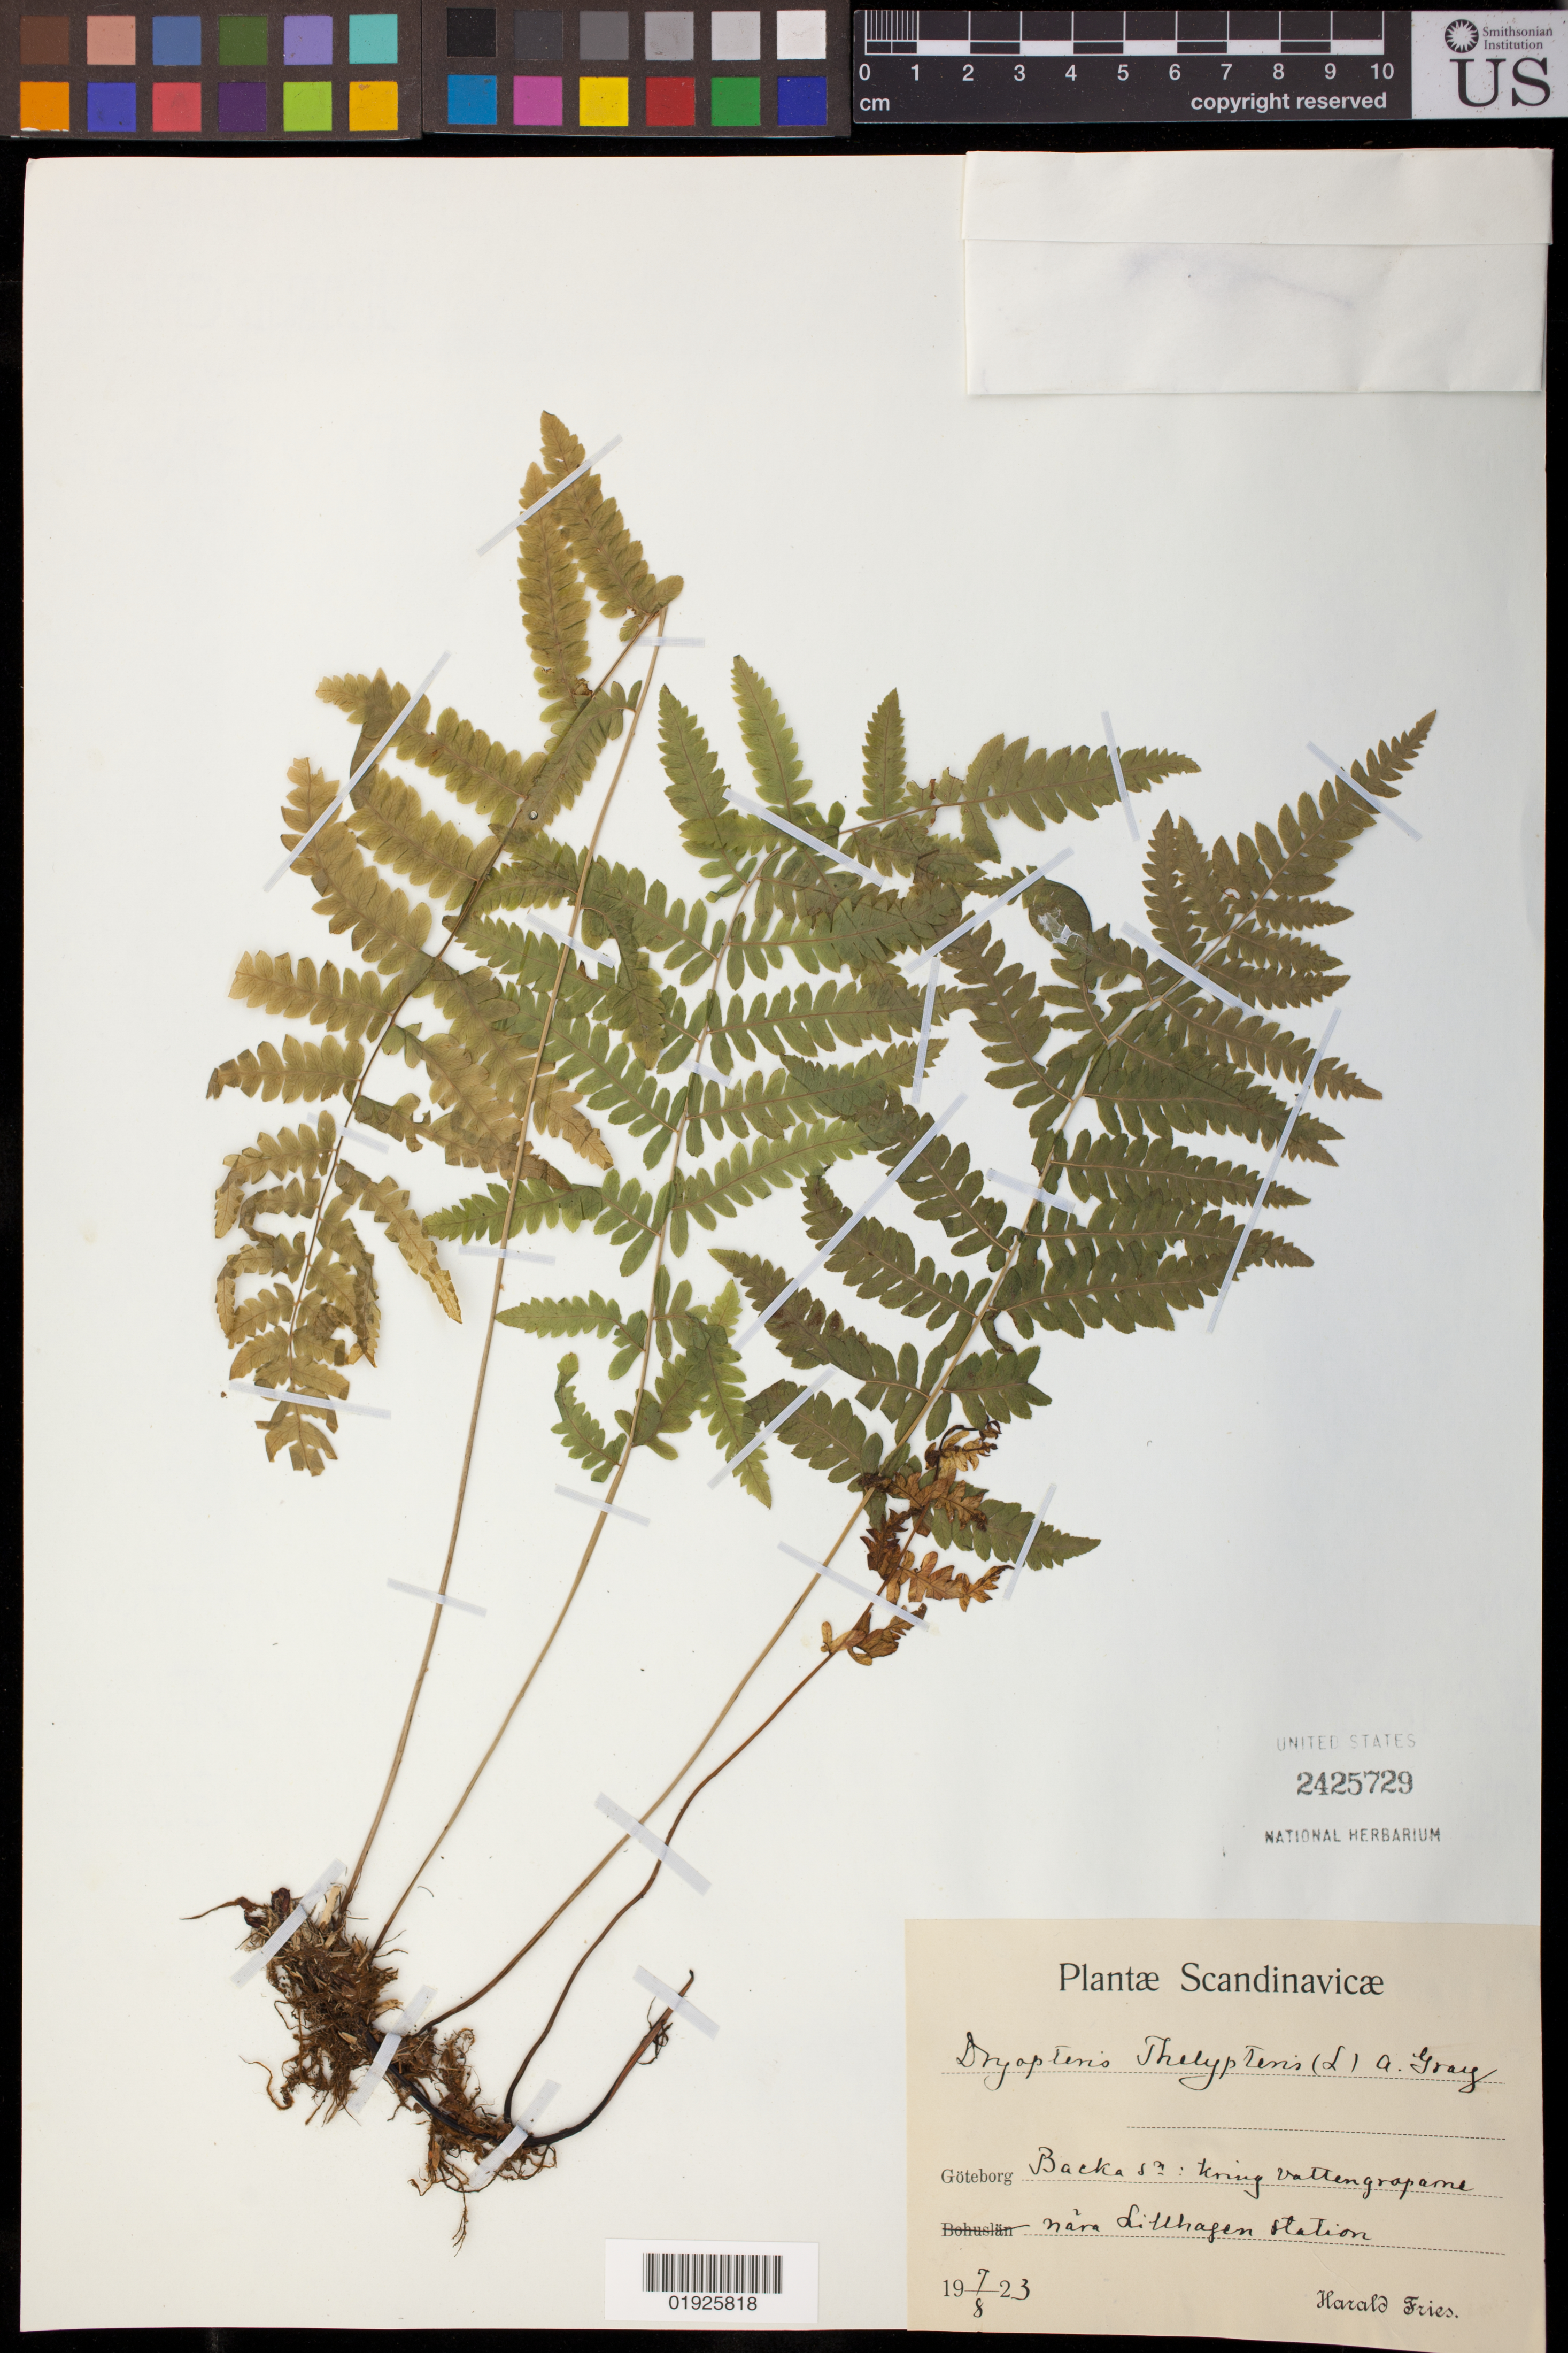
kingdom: Plantae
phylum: Tracheophyta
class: Polypodiopsida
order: Polypodiales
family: Thelypteridaceae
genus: Thelypteris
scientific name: Thelypteris palustris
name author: (Salisb.) Schott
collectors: H. Fries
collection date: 1923-08-07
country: Sweden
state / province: Västra Götaland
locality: Backas; koring vattengrapame nara Lillhagen station. Goteborg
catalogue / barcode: US 2425729